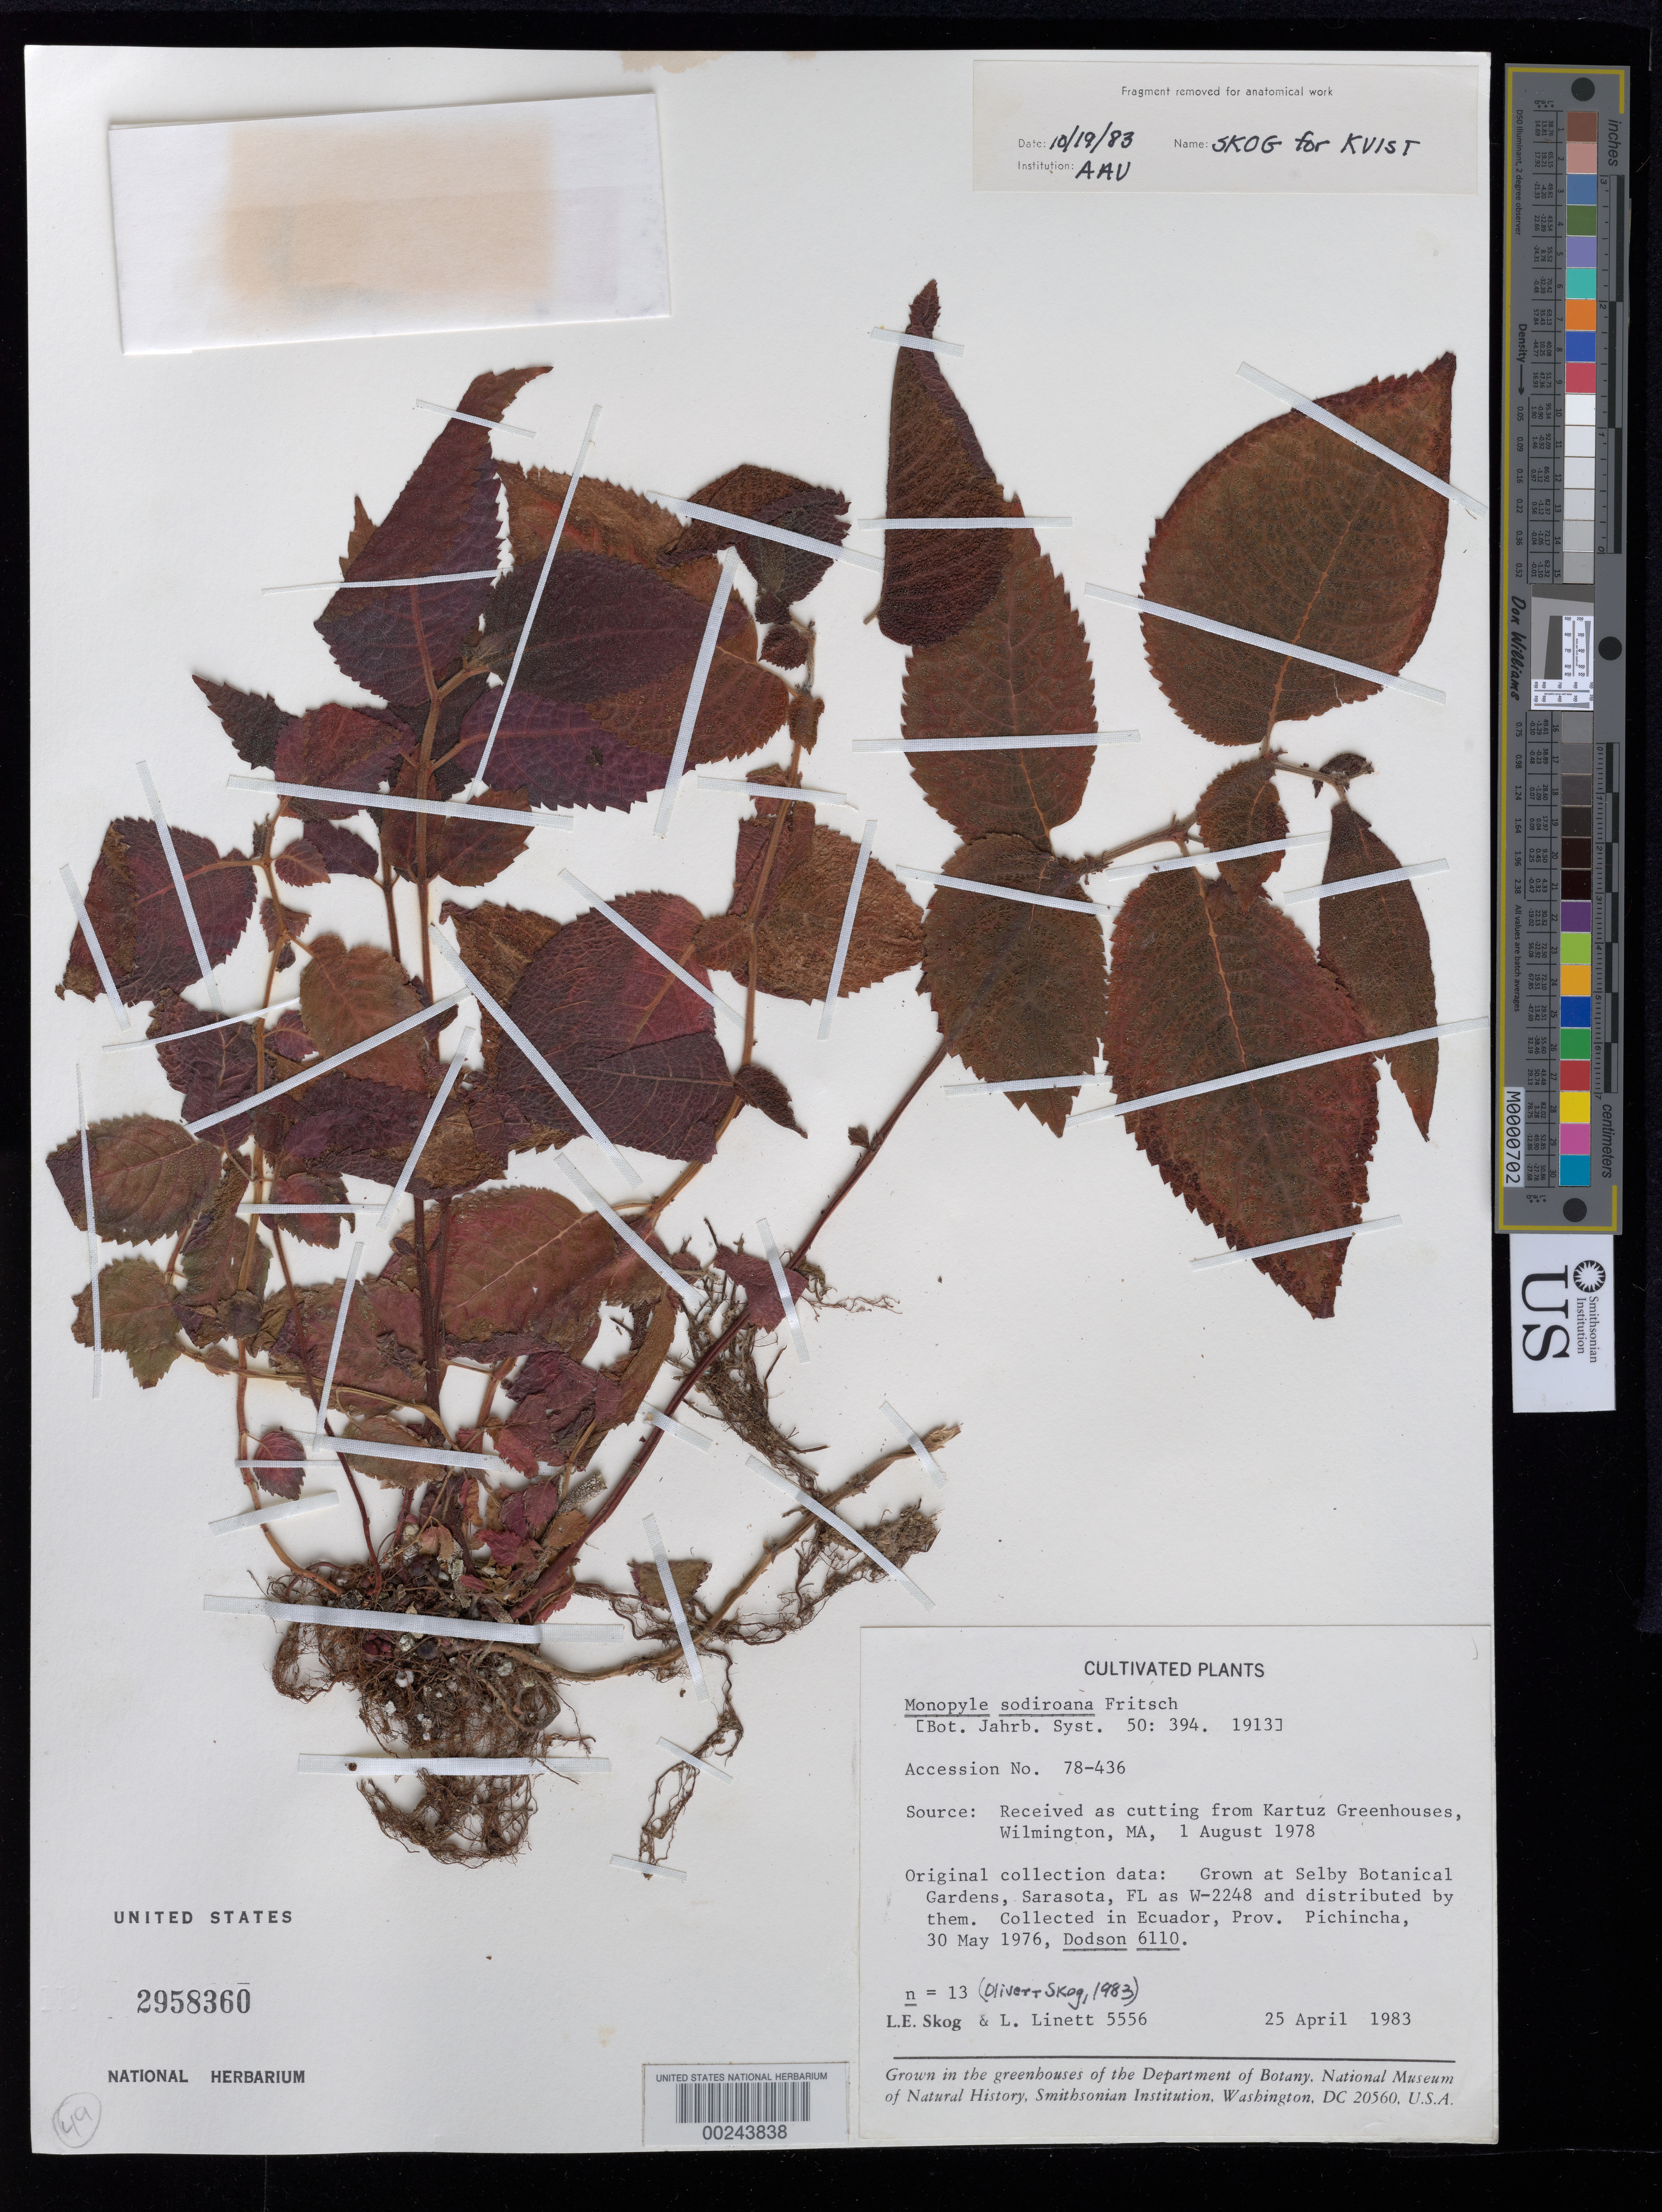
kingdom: Plantae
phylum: Tracheophyta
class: Magnoliopsida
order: Lamiales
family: Gesneriaceae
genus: Monopyle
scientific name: Monopyle sodiroana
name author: Fritsch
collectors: L. E. Skog & L. Linett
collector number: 5556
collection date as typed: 25 Apr 1983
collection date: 1983-04-25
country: Ecuador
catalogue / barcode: US 2958360